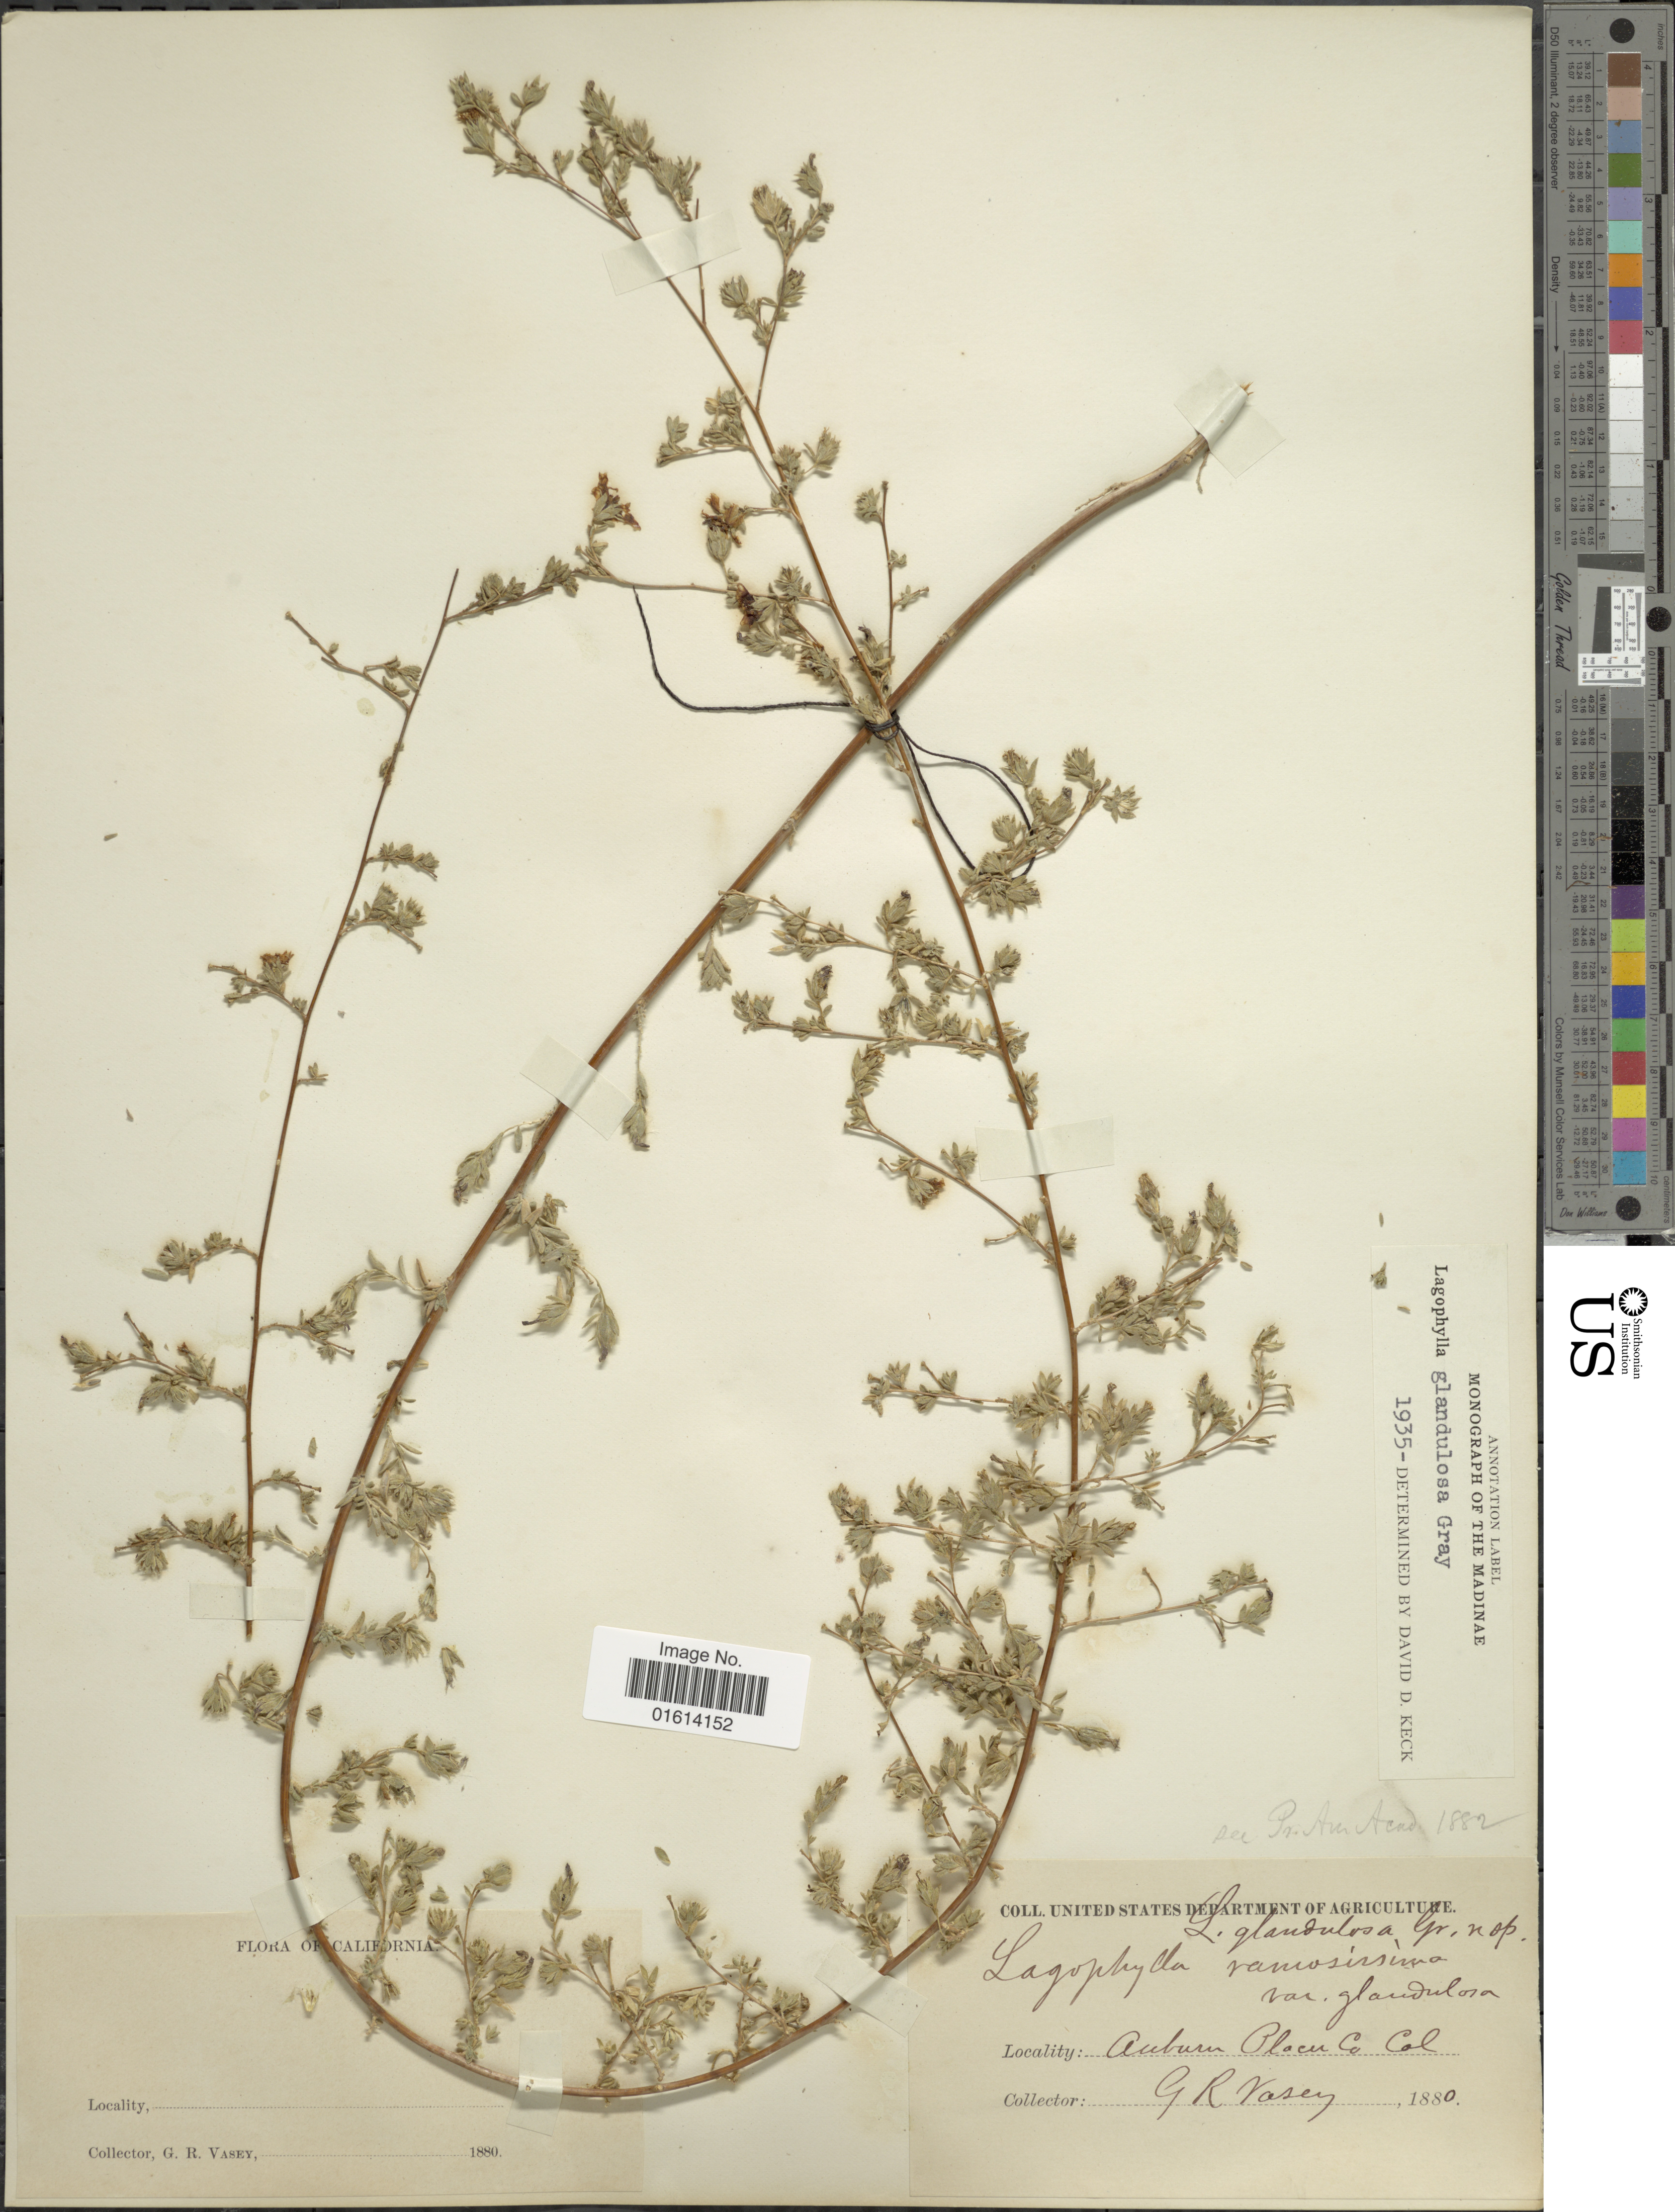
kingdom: Plantae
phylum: Tracheophyta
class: Magnoliopsida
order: Asterales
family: Asteraceae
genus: Lagophylla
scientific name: Lagophylla glandulosa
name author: A. Gray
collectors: G. R. Vasey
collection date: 1880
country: United States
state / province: California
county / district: Placer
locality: Aubrun, Placer Co.